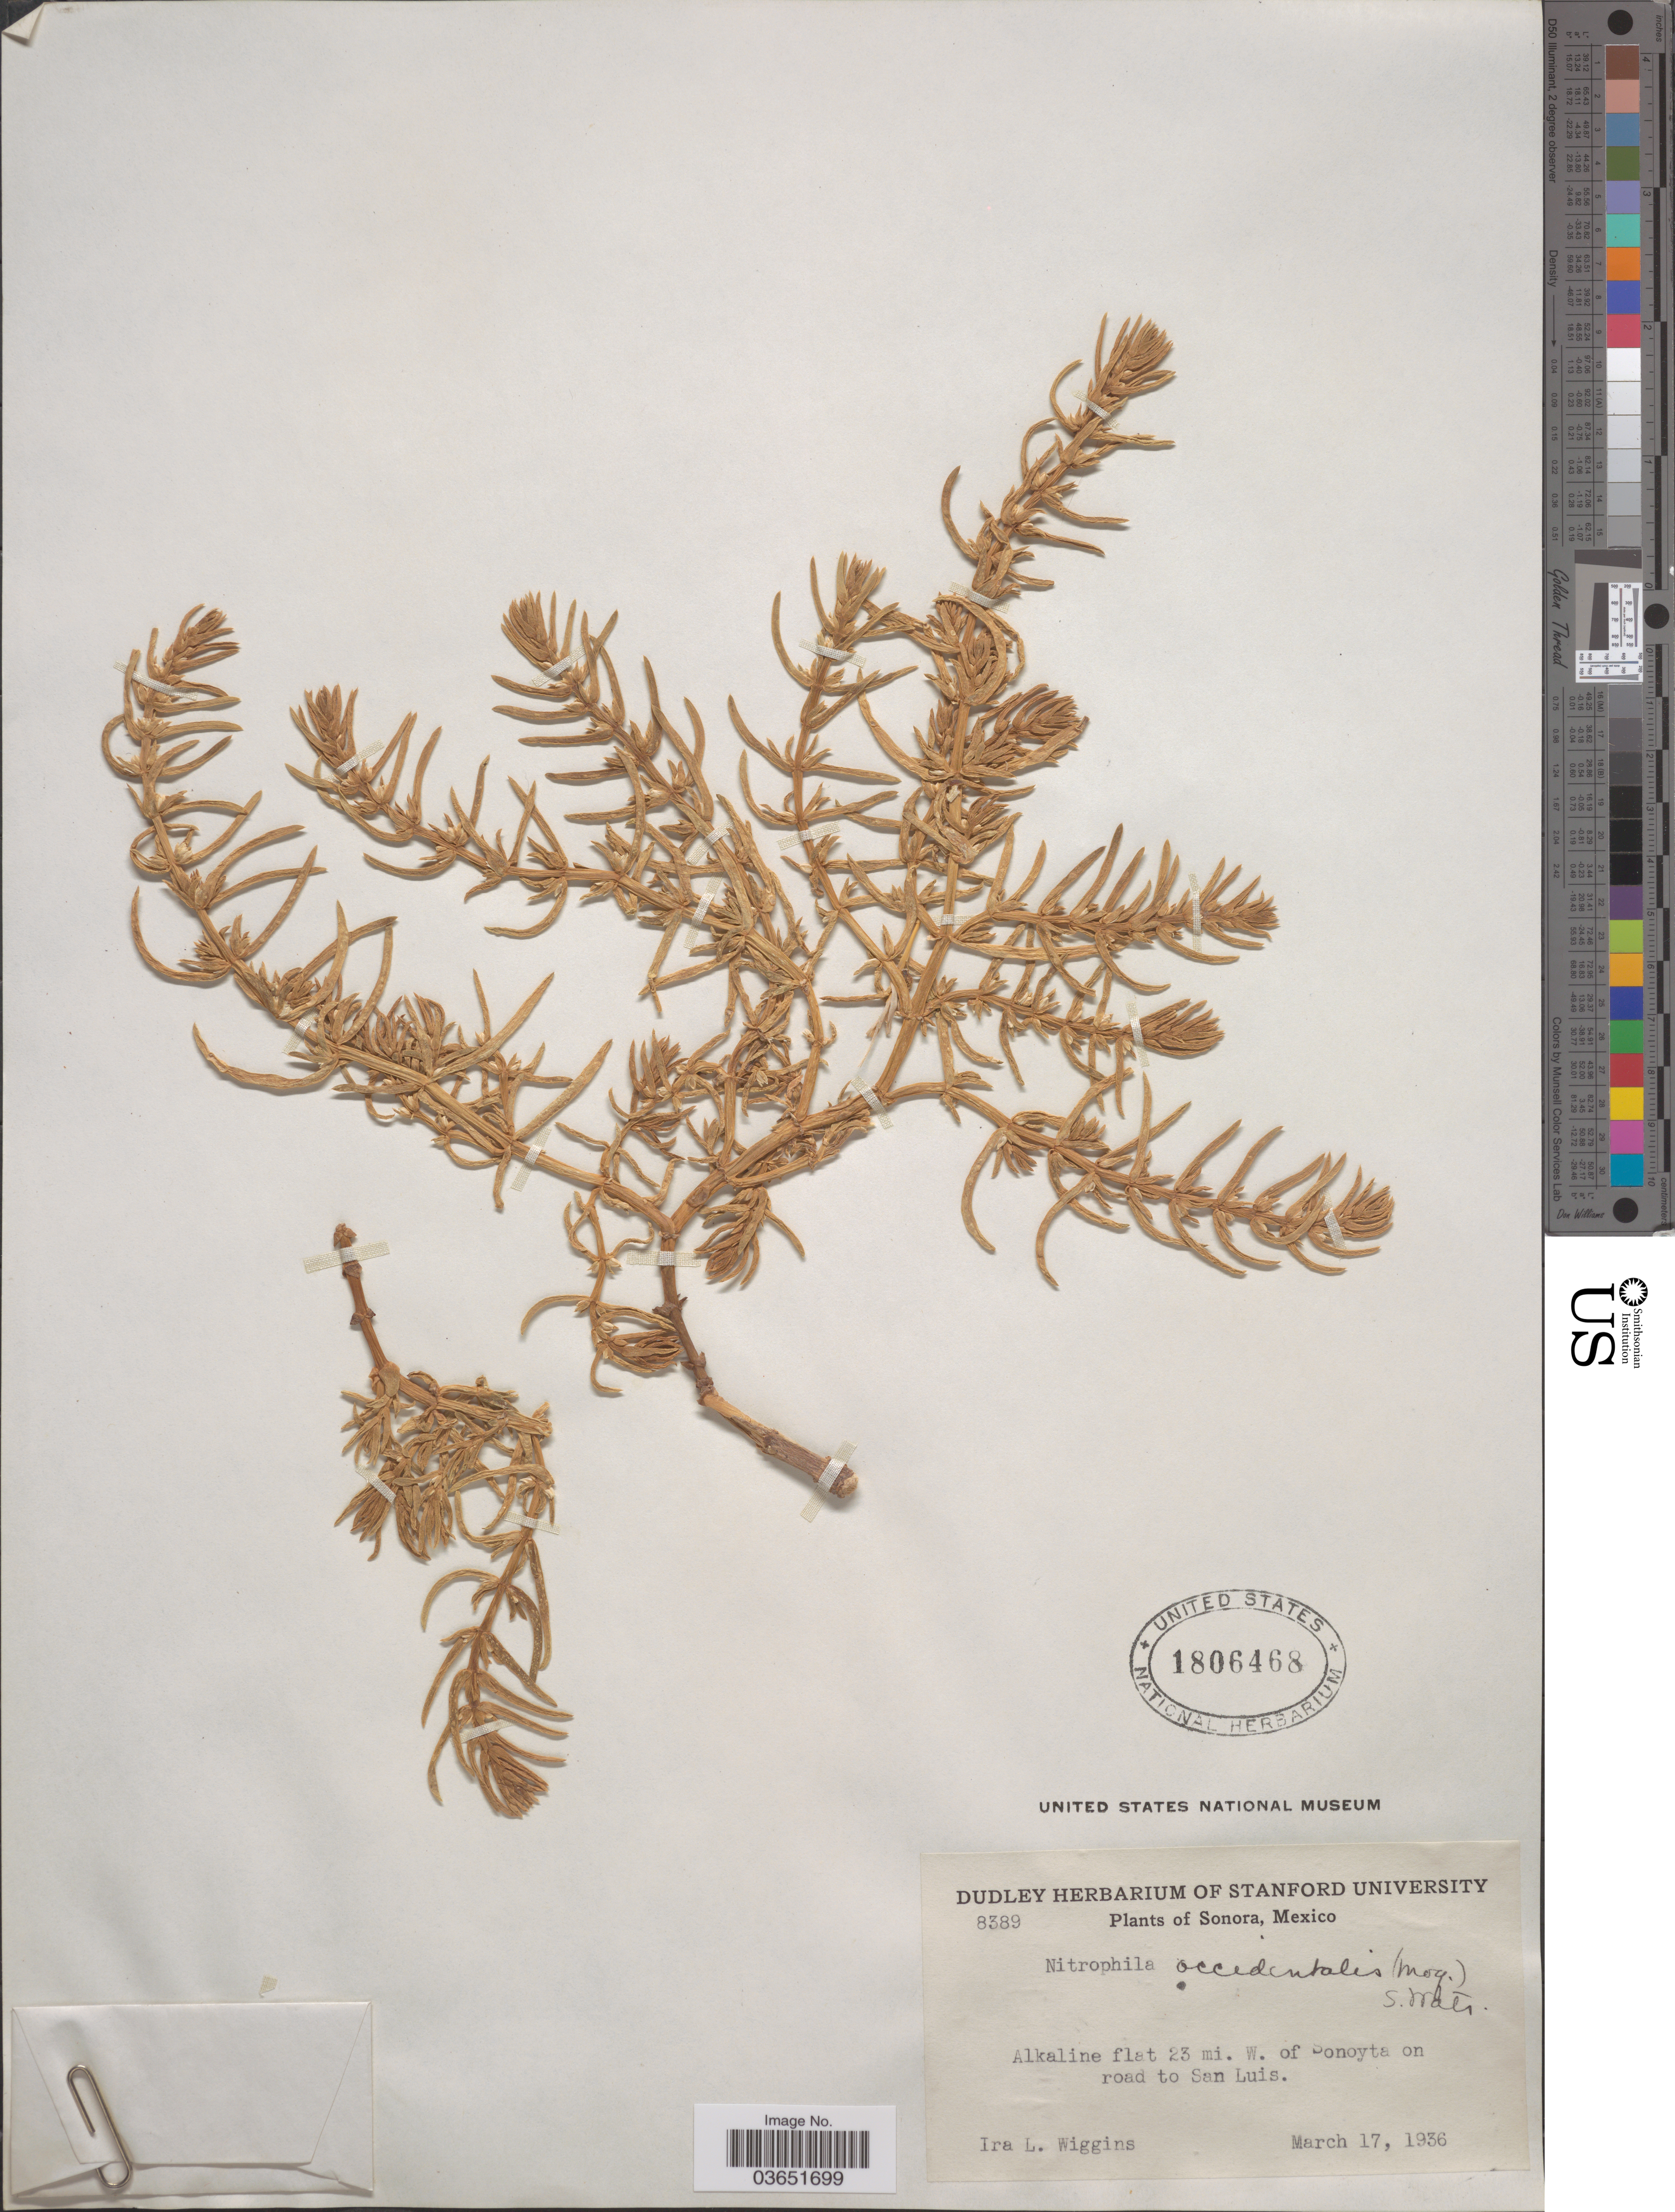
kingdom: Plantae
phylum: Tracheophyta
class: Magnoliopsida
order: Caryophyllales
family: Amaranthaceae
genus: Nitrophila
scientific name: Nitrophila occidentalis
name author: (Moq.) S. Watson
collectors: I. L. Wiggins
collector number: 8389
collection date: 1936-03-17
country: Mexico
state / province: Sonora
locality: Alkaline flat 23 mi. W. of Sonoyta on road to San Luis.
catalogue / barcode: US 1806468